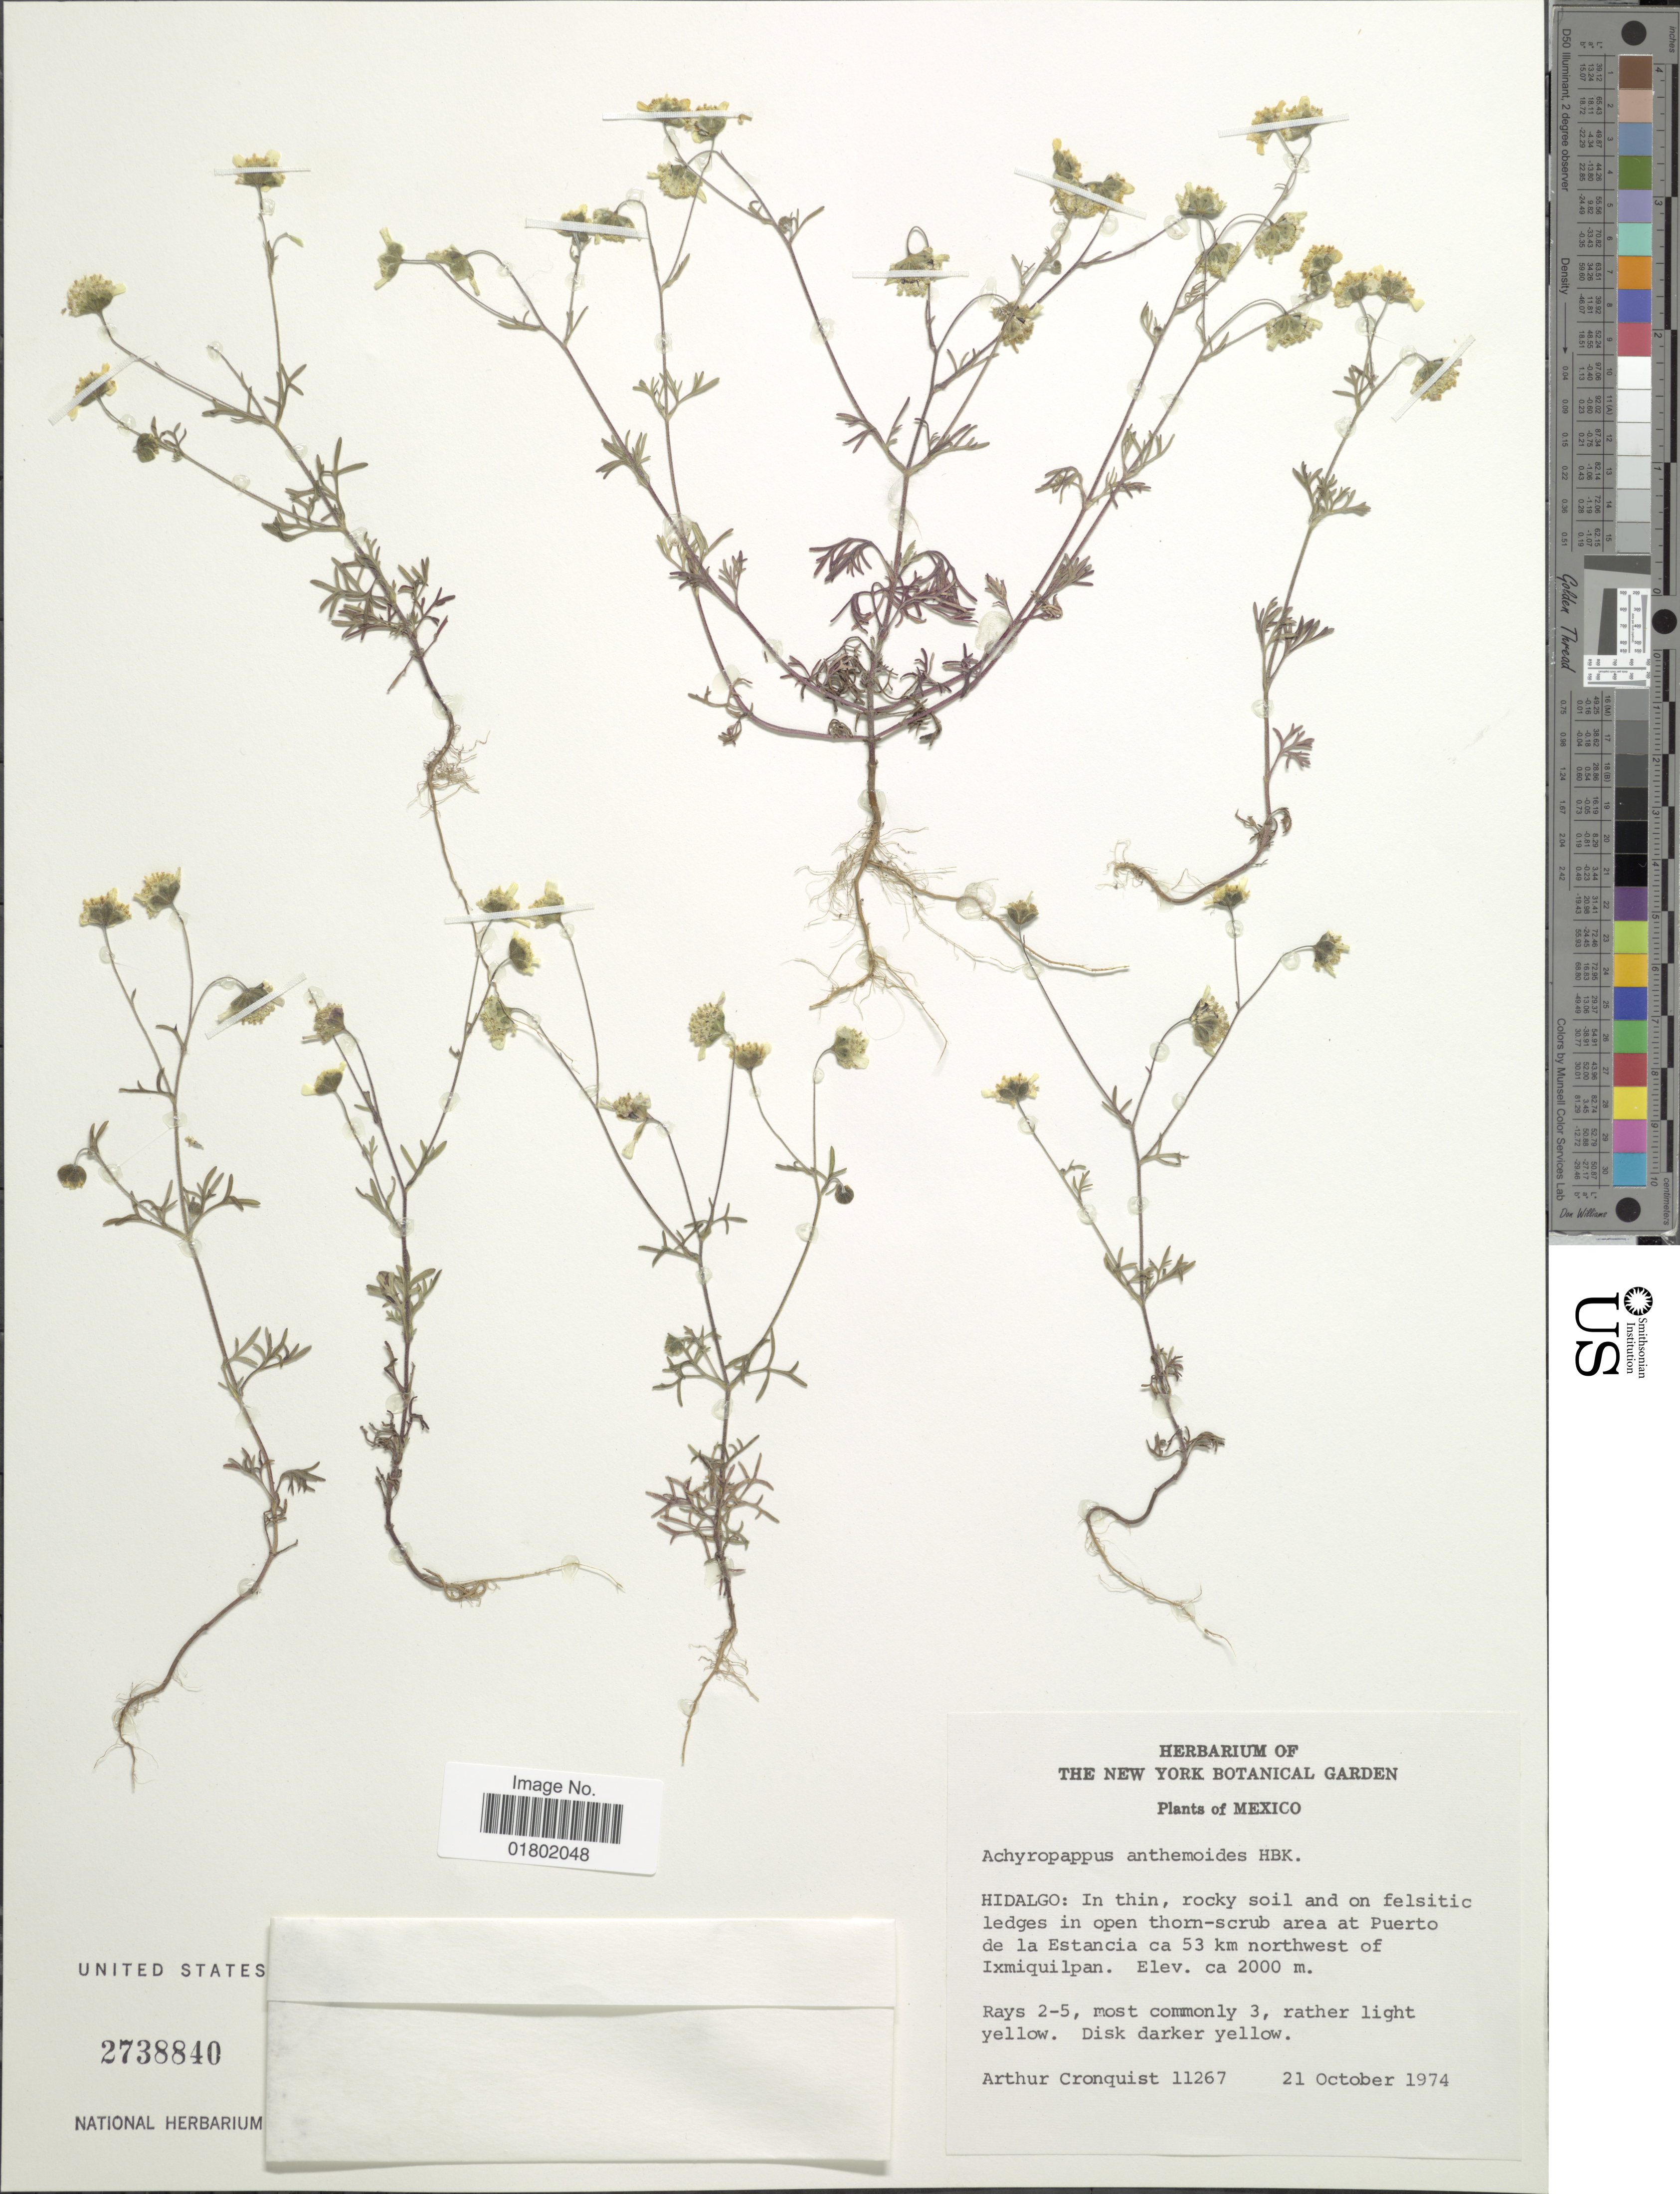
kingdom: Plantae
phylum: Tracheophyta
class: Magnoliopsida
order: Asterales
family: Asteraceae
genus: Bahia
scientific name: Bahia anthemoides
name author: (Kunth) A. Gray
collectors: A. J. Cronquist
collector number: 11267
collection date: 1974-10-21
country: Mexico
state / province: Hidalgo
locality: In open thorn-scrub area at Puerto de la Estancia ca 53 km northwest of Ixmiquilpan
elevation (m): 2000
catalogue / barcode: US 2738840